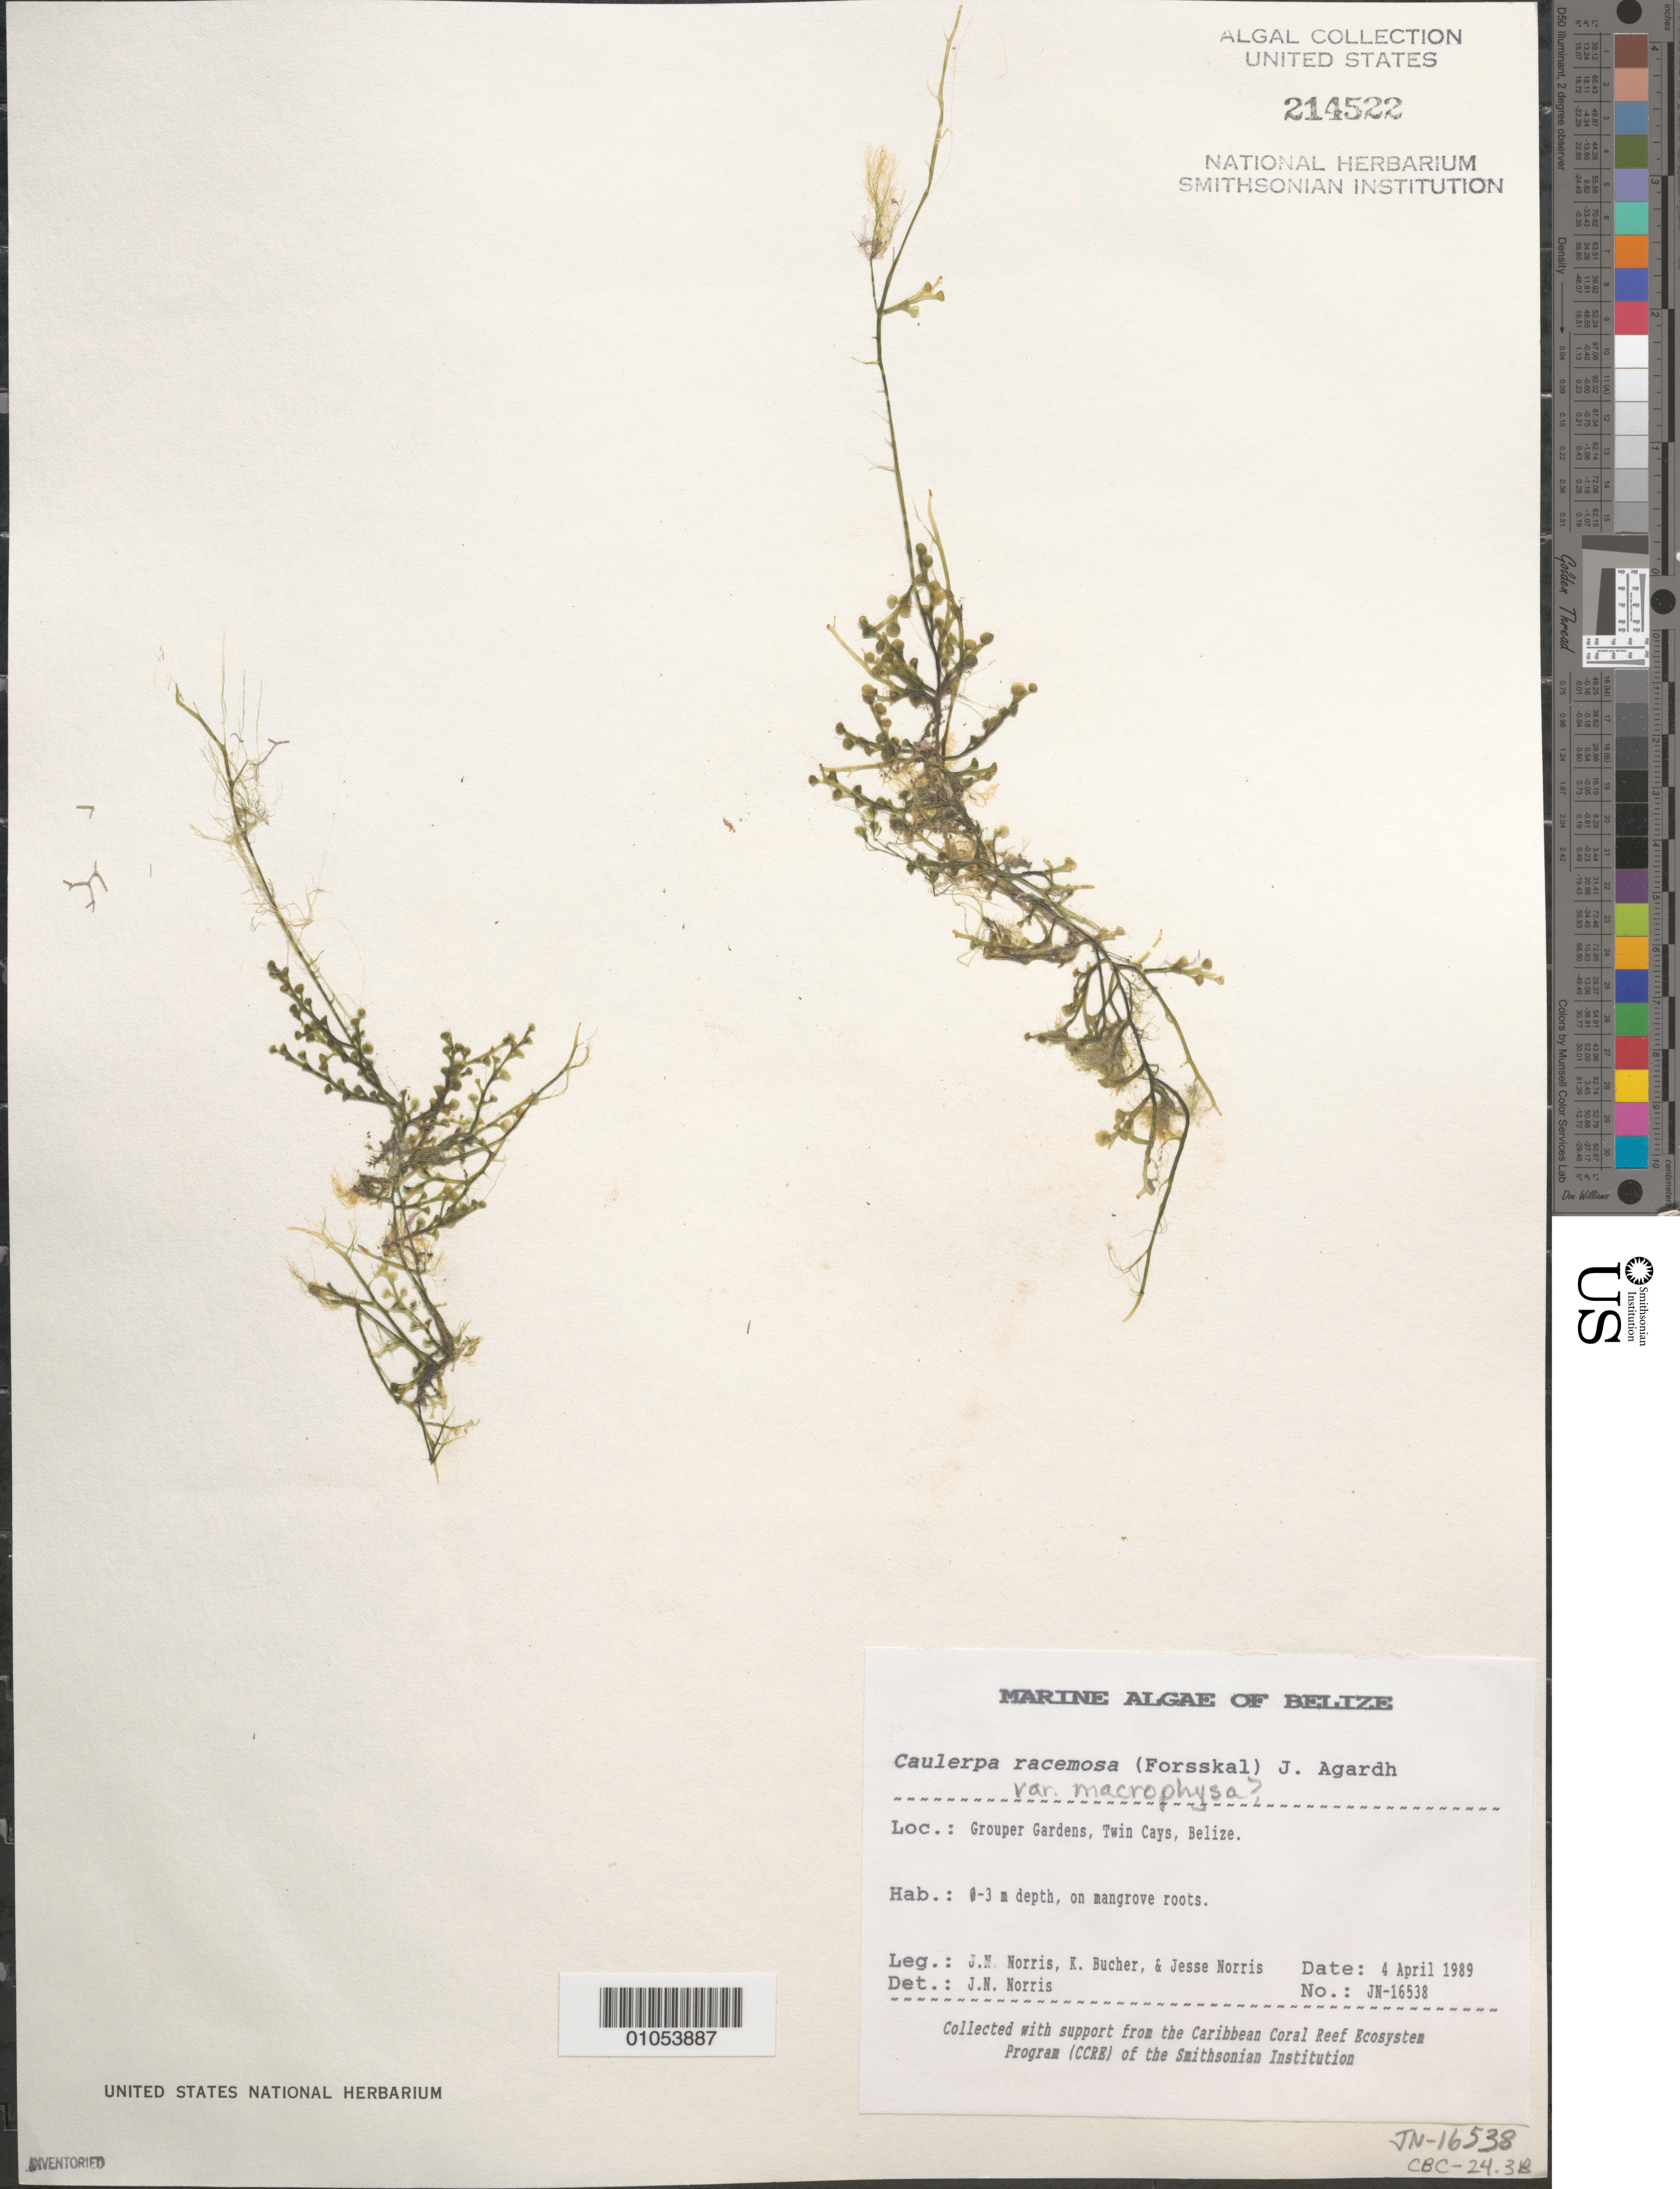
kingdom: Plantae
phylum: Chlorophyta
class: Ulvophyceae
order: Bryopsidales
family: Caulerpaceae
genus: Caulerpa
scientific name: Caulerpa racemosa var. macrophysa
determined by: Norris, James N.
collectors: J. N. Norris, K. E. Bucher & J. A. Norris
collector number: JN-16538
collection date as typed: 04 Apr 1989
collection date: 1989-04-04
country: Belize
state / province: Stann Creek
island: Twin Cays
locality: Grouper Gardens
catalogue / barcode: US 214522